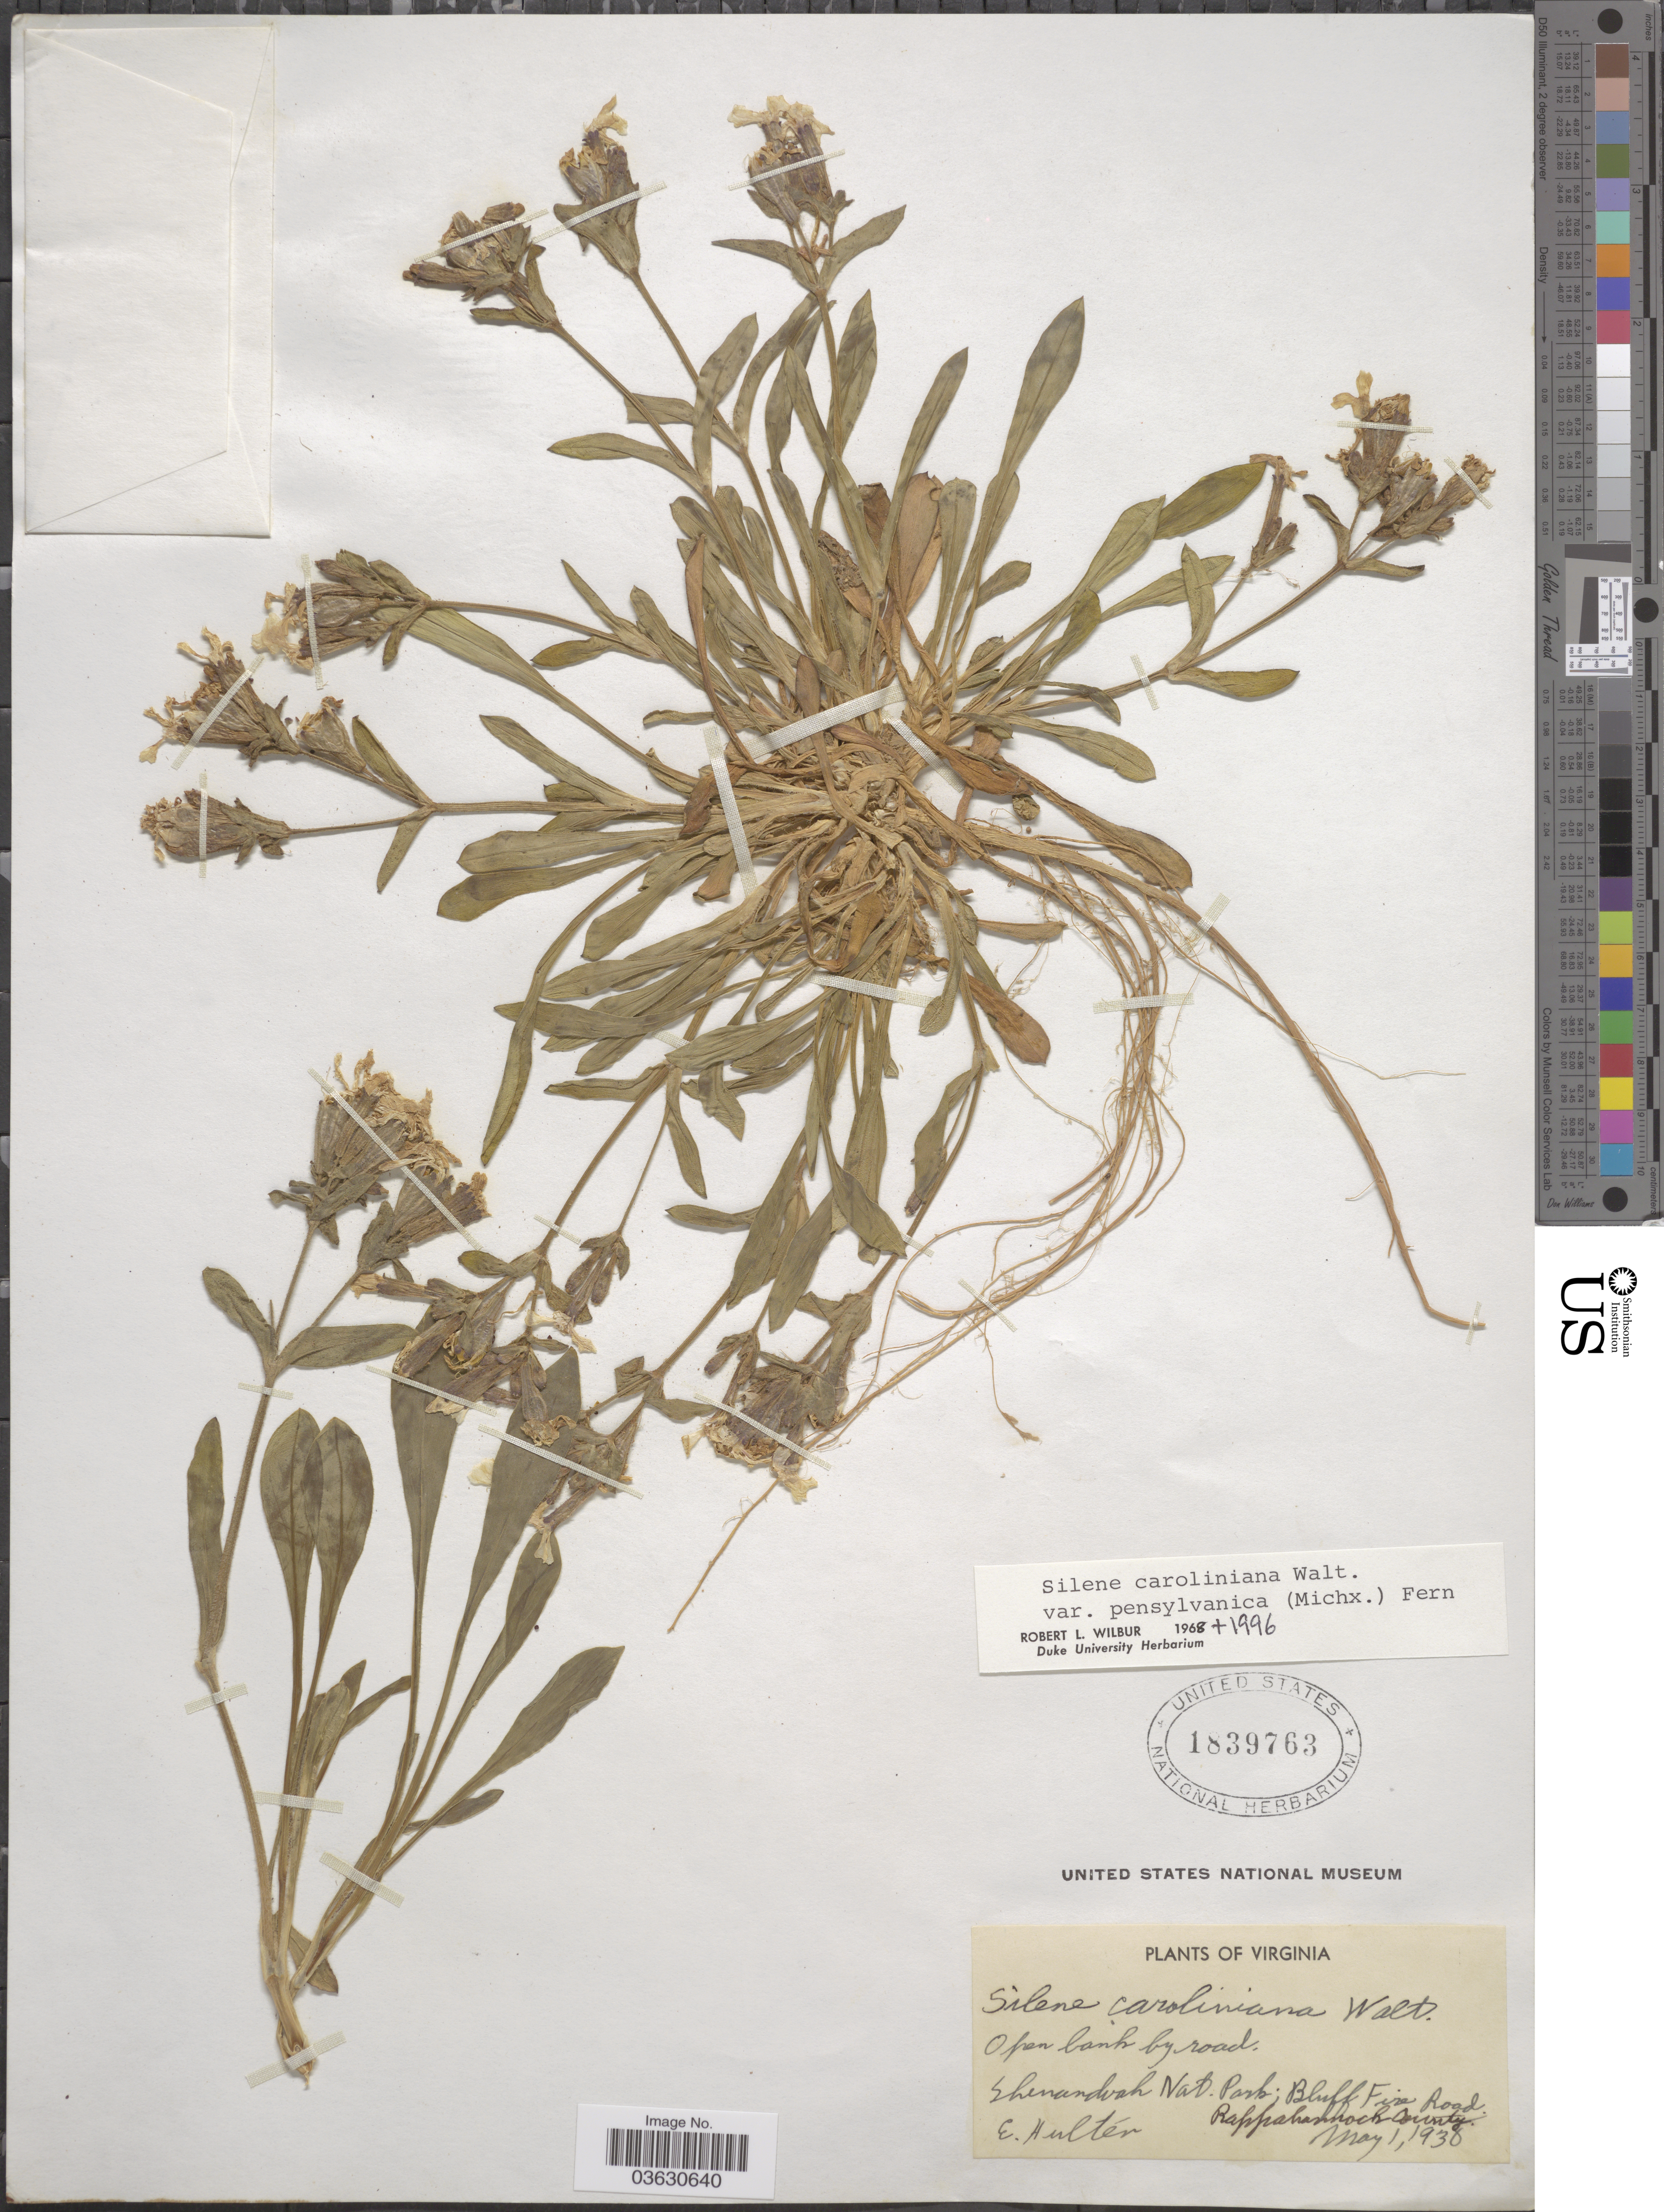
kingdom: Plantae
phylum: Tracheophyta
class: Magnoliopsida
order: Caryophyllales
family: Caryophyllaceae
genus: Silene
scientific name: Silene caroliniana var. pensylvanica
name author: (Michx.) Fernald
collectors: E. G. Hultén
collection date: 1930-05-01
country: United States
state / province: Virginia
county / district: Rappahannock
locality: Open bank by road, Shenandoah Nat. Park; Bluff Fire Road. Rappahannock County.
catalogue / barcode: US 1839763